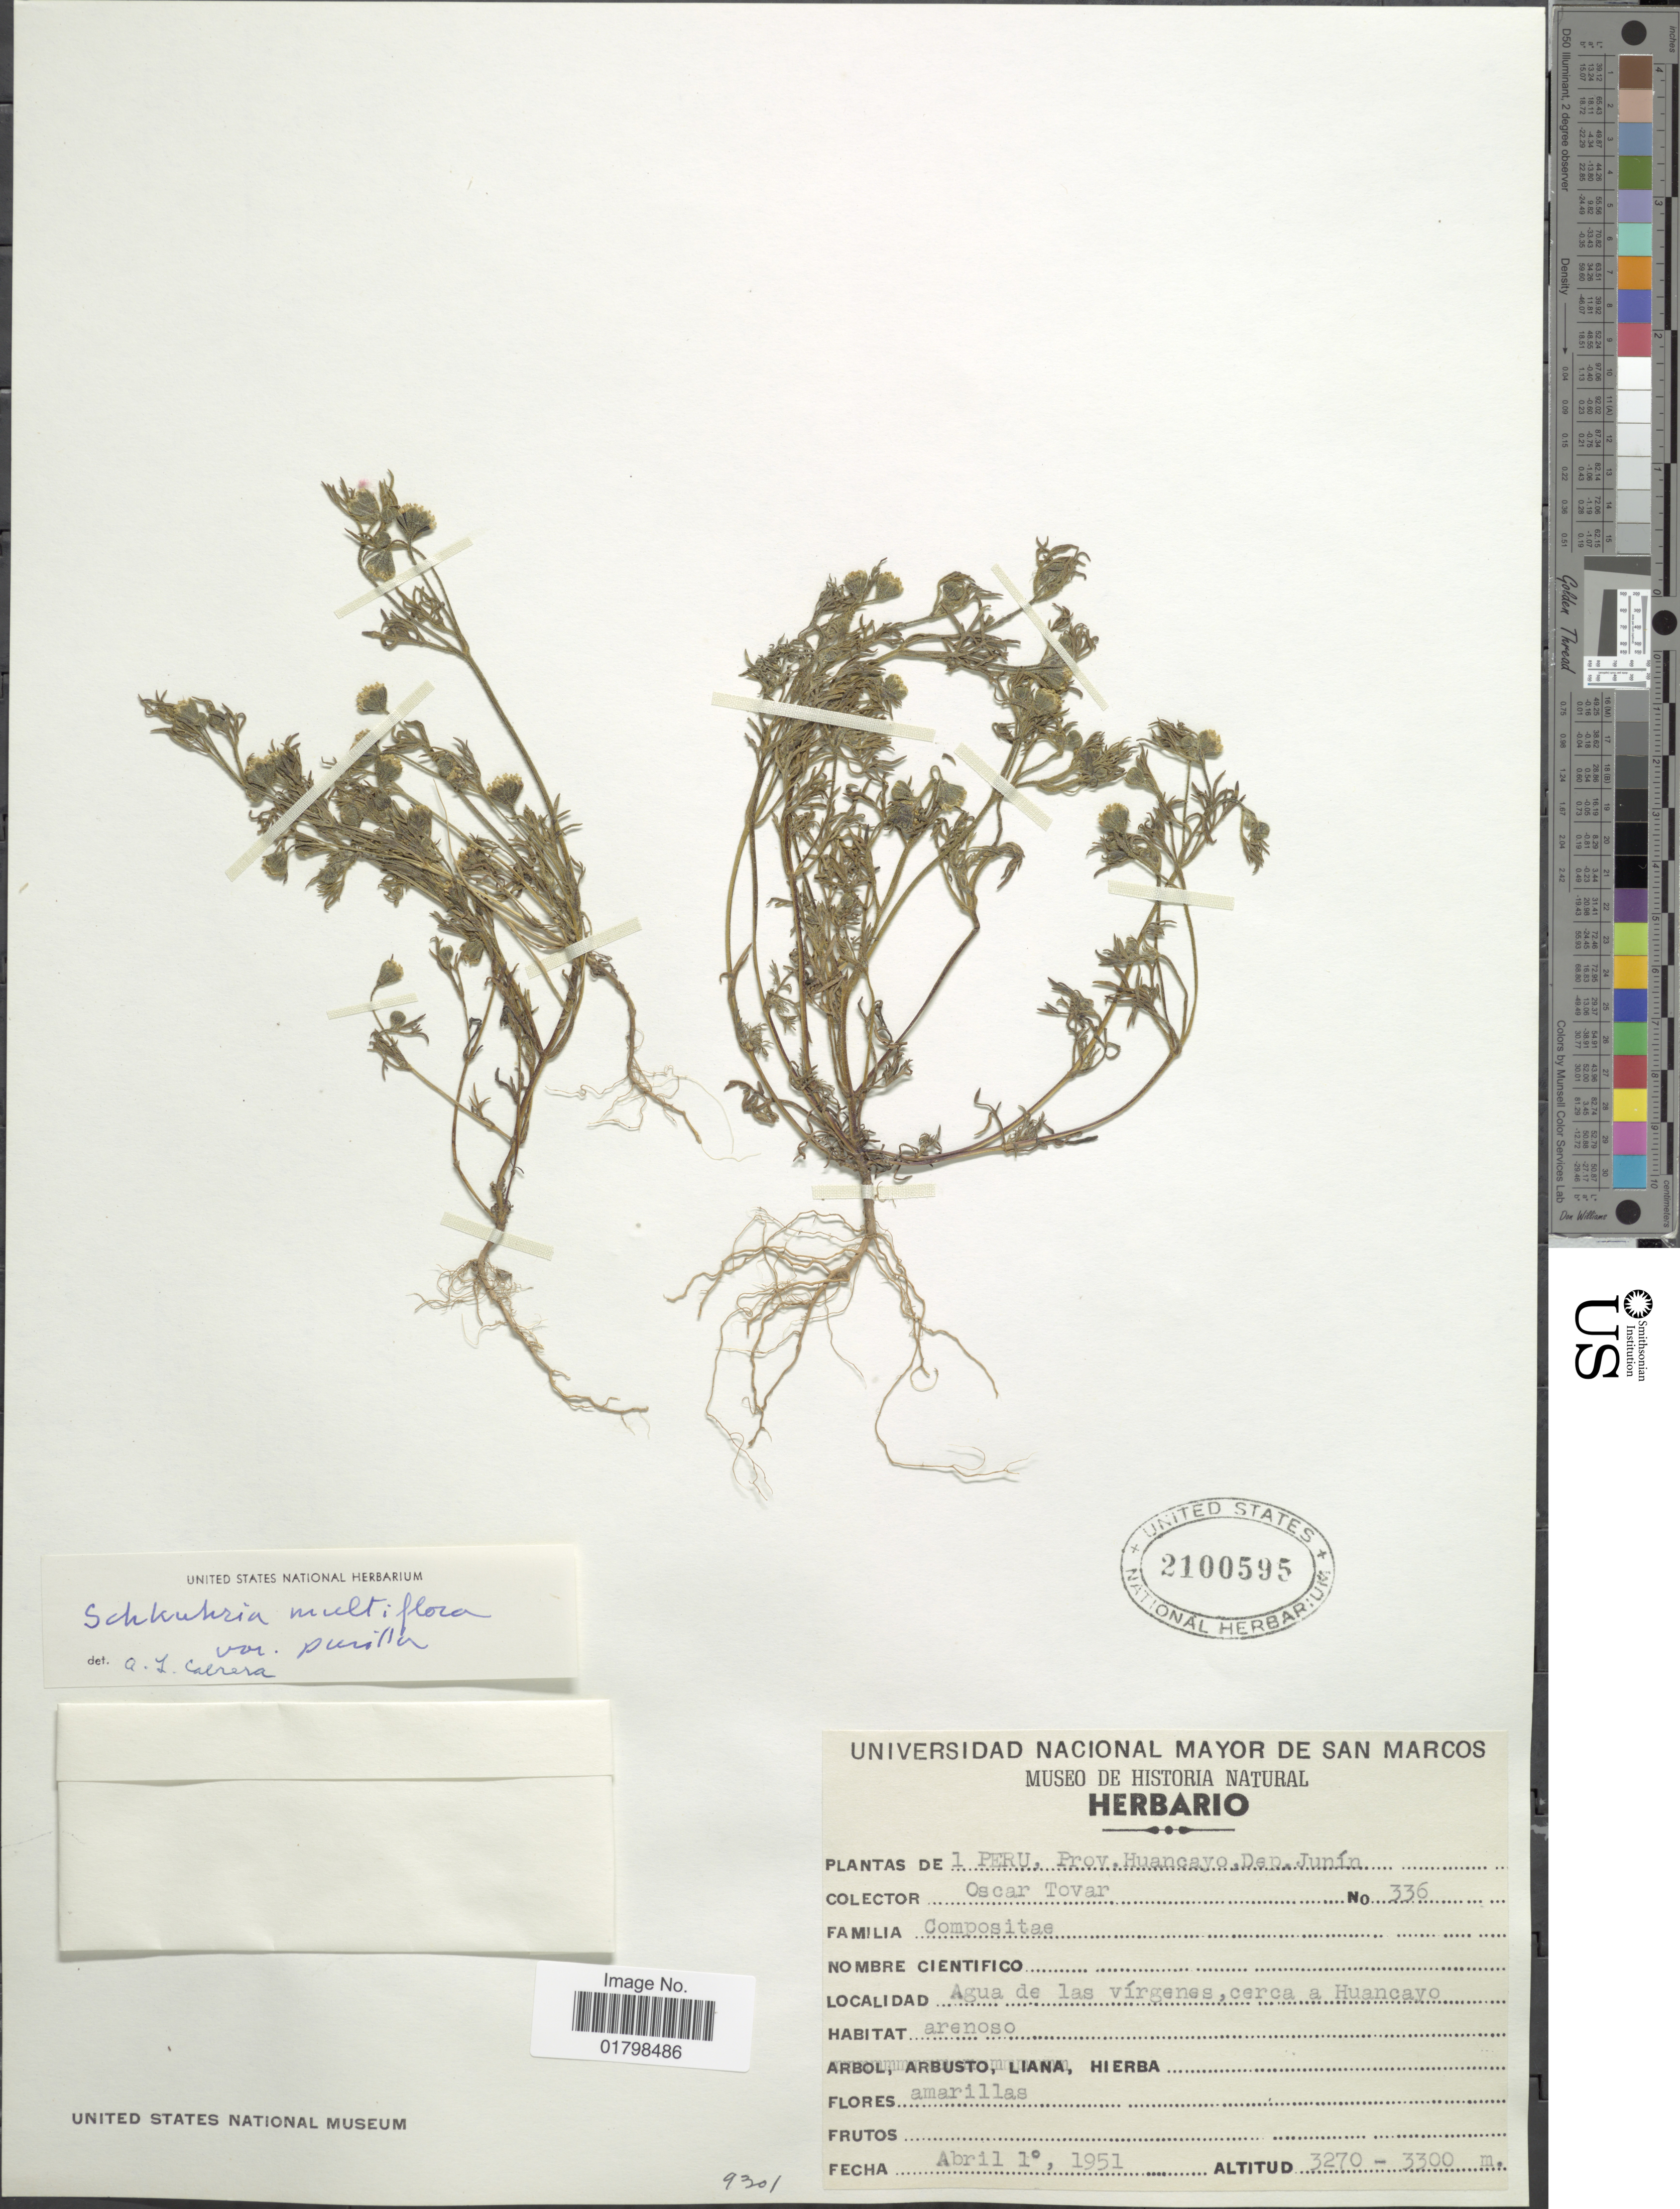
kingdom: Plantae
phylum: Tracheophyta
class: Magnoliopsida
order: Asterales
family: Asteraceae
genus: Schkuhria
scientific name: Schkuhria multiflora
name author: Hook. & Arn.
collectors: O. Tovar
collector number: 336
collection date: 1951-04-01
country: Peru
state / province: Junín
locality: Prov. Huancayo, augua de las virgenes, cerca a Huancayo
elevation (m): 3270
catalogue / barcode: US 2100595